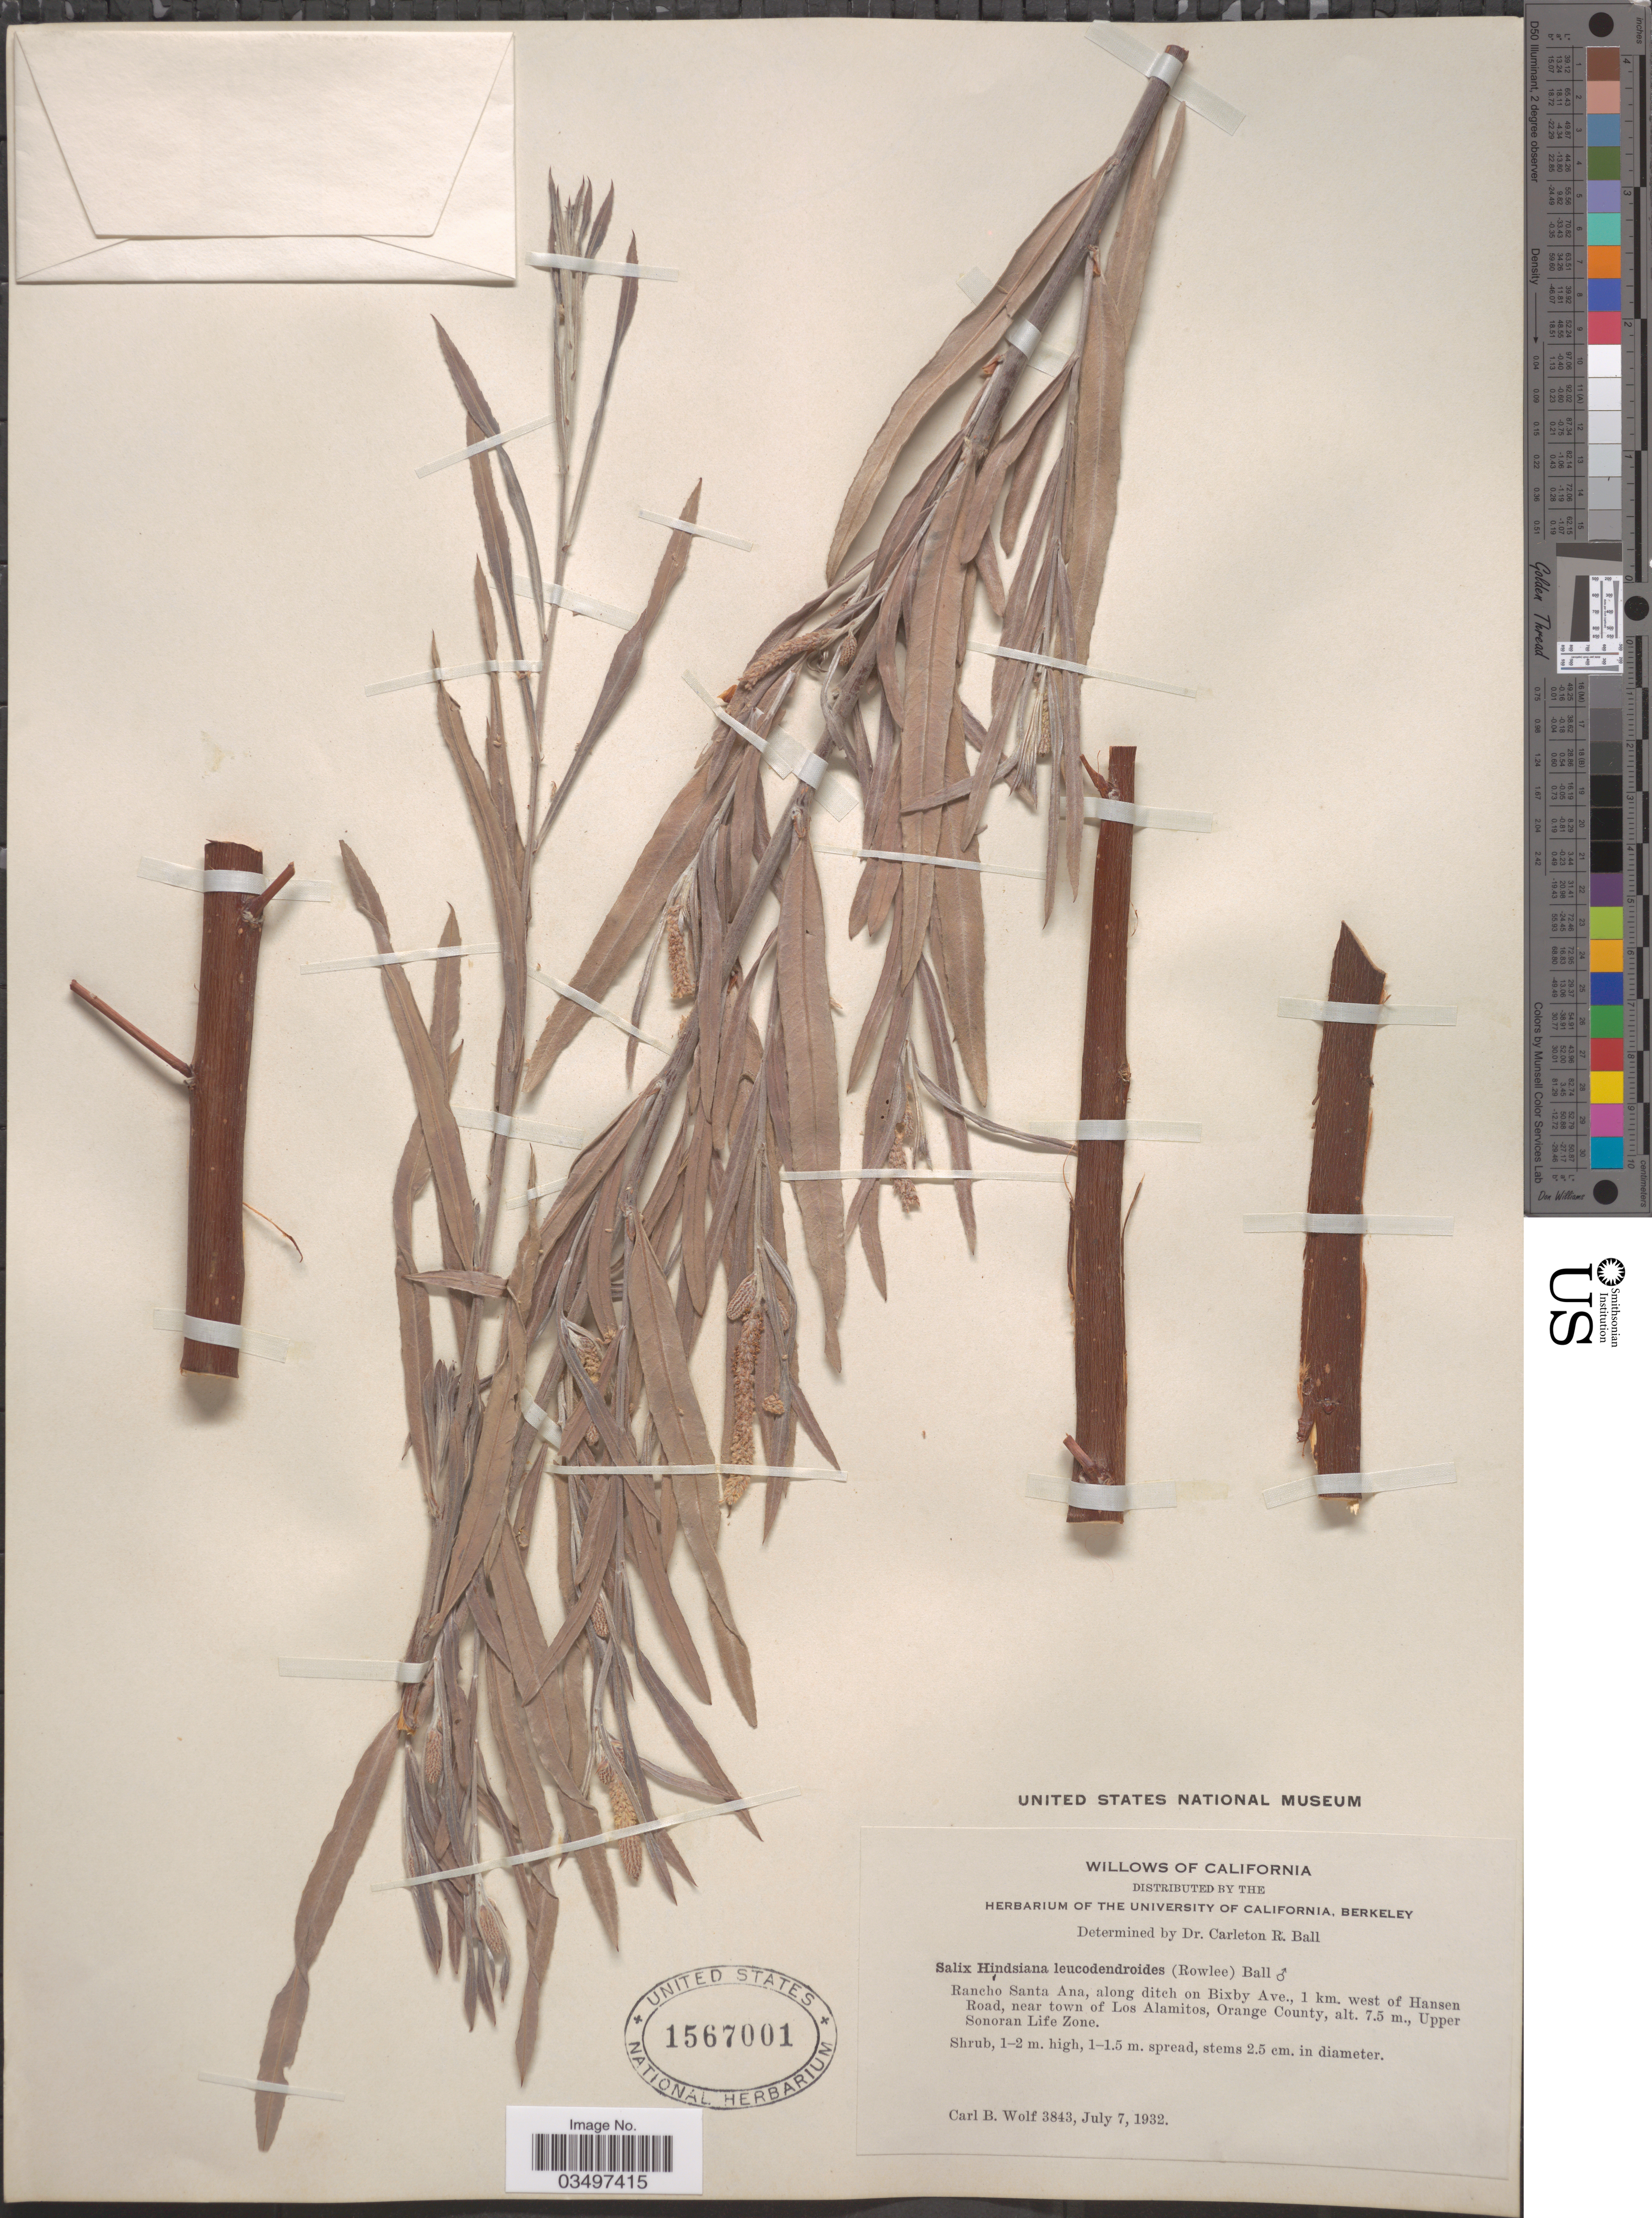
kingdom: Plantae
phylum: Tracheophyta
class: Magnoliopsida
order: Malpighiales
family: Salicaceae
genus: Salix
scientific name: Salix hindsiana var. leucodendroides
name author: (Rowlee) C.R. Ball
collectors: C. B. Wolf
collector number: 3843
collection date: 1932-07-07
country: United States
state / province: California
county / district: Orange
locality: Rancho Santa Ana, along ditch on Bixby Ave., 1 km. west of Hansen Road, near town of Los Alamitos, Orange County. Upper Sonoran Life Zone.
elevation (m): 7.5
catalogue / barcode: US 1567001